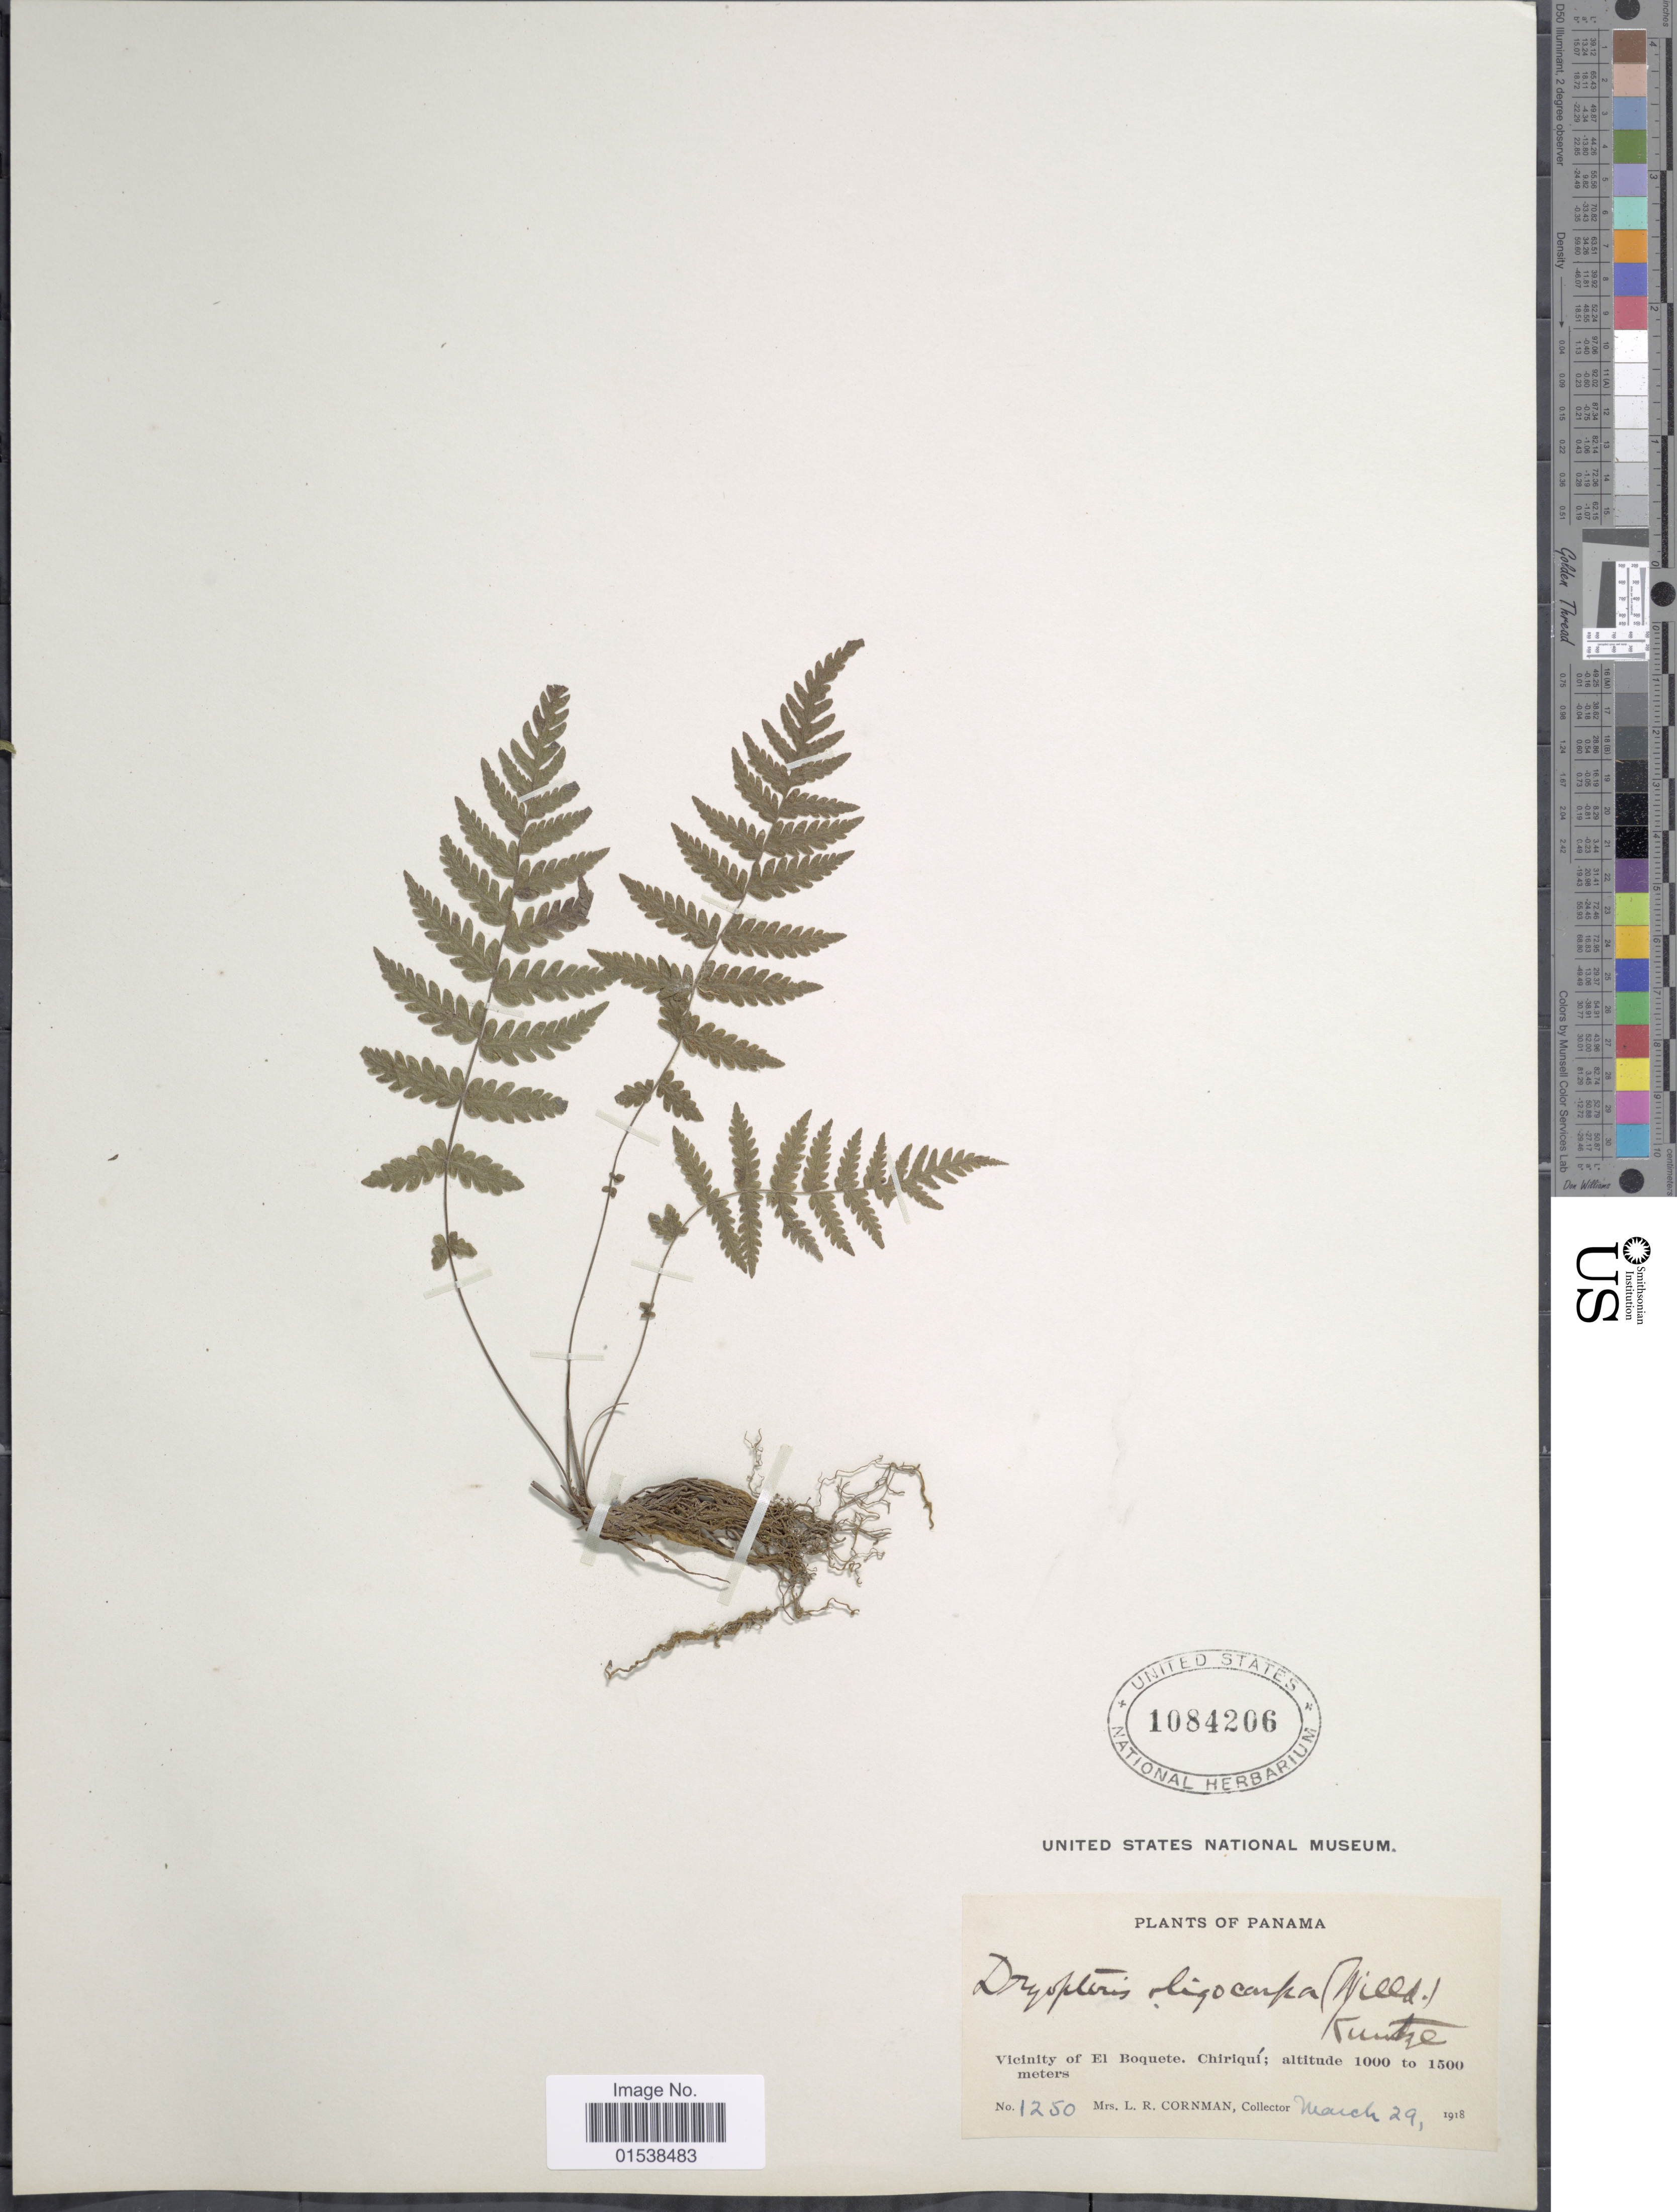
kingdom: Plantae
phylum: Tracheophyta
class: Polypodiopsida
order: Polypodiales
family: Thelypteridaceae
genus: Amauropelta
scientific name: Amauropelta oligocarpa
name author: (Humb. & Bonpl. ex Willd.) Pic. Serm.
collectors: L. Cornman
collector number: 1250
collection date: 1918-03-29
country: Panama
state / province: Chiriqui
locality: Vicinity of El Boquete, Chiriqui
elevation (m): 1000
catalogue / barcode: US 1084206